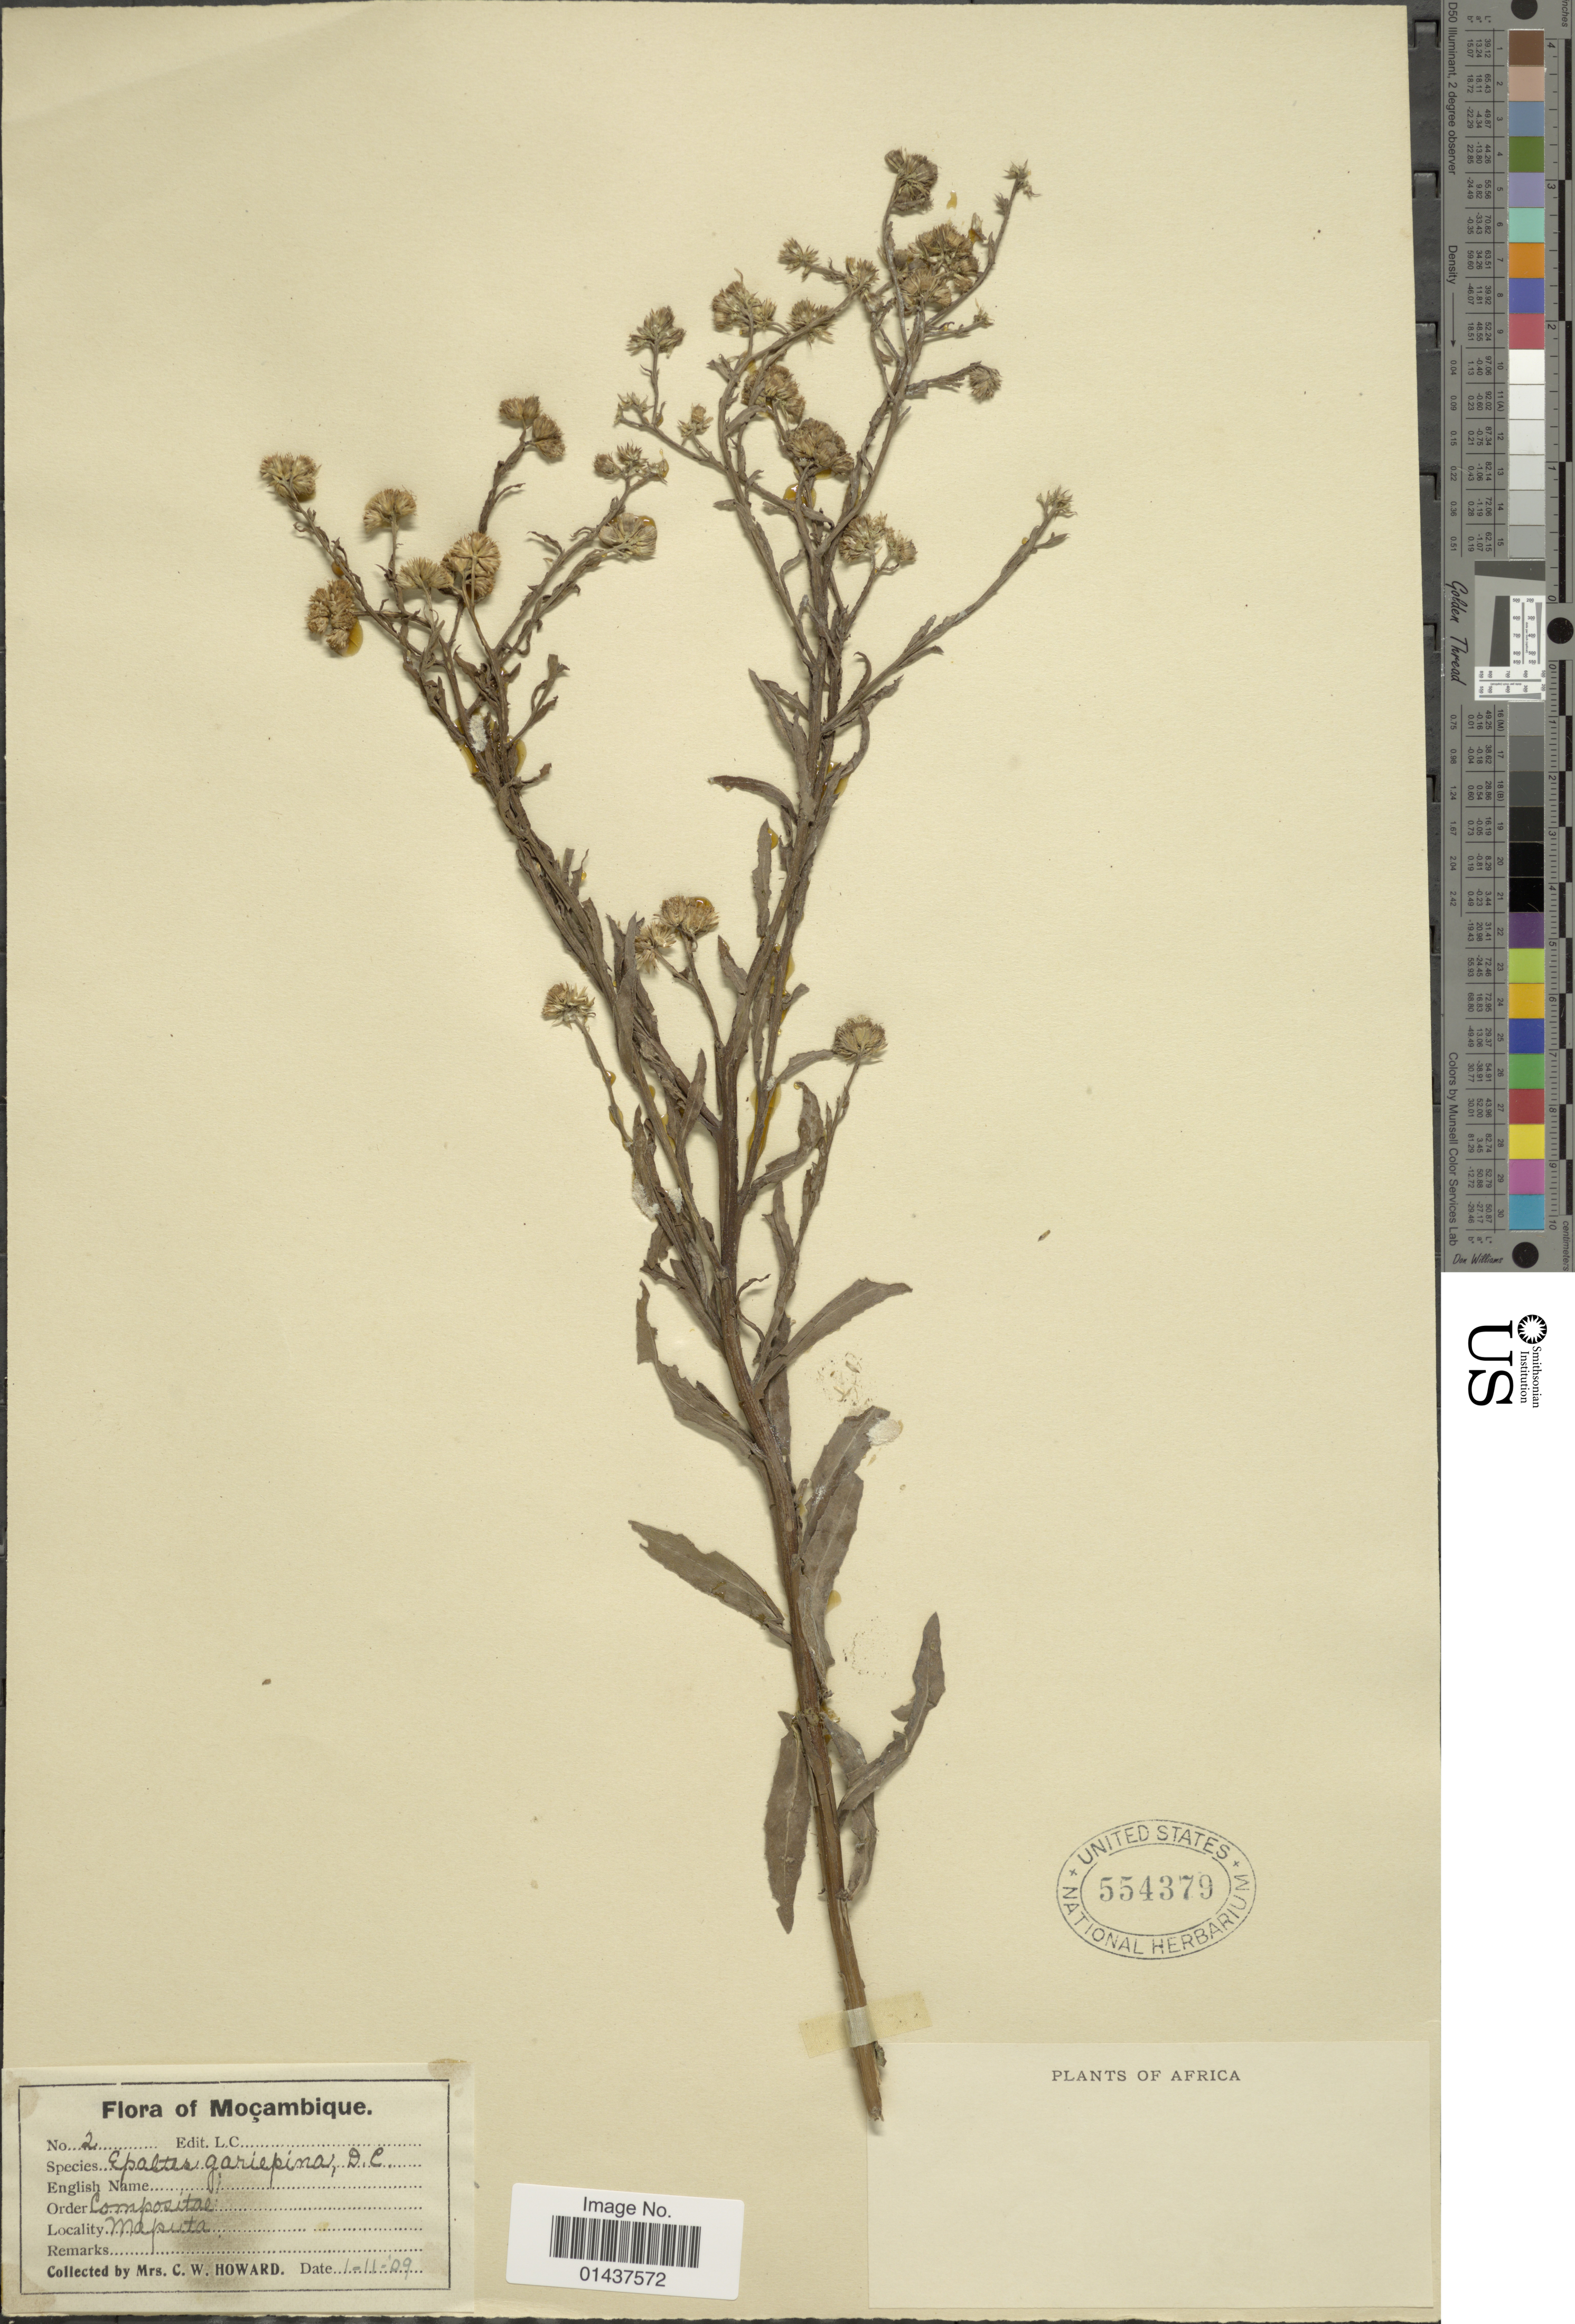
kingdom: Plantae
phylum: Tracheophyta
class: Magnoliopsida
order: Asterales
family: Asteraceae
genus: Epaltes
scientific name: Epaltes gariepina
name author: (DC.) Steetz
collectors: C. W. Howard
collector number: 2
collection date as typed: Transcribed d/m/y: 1/11/09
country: Mozambique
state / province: Maputo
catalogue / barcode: US 554379